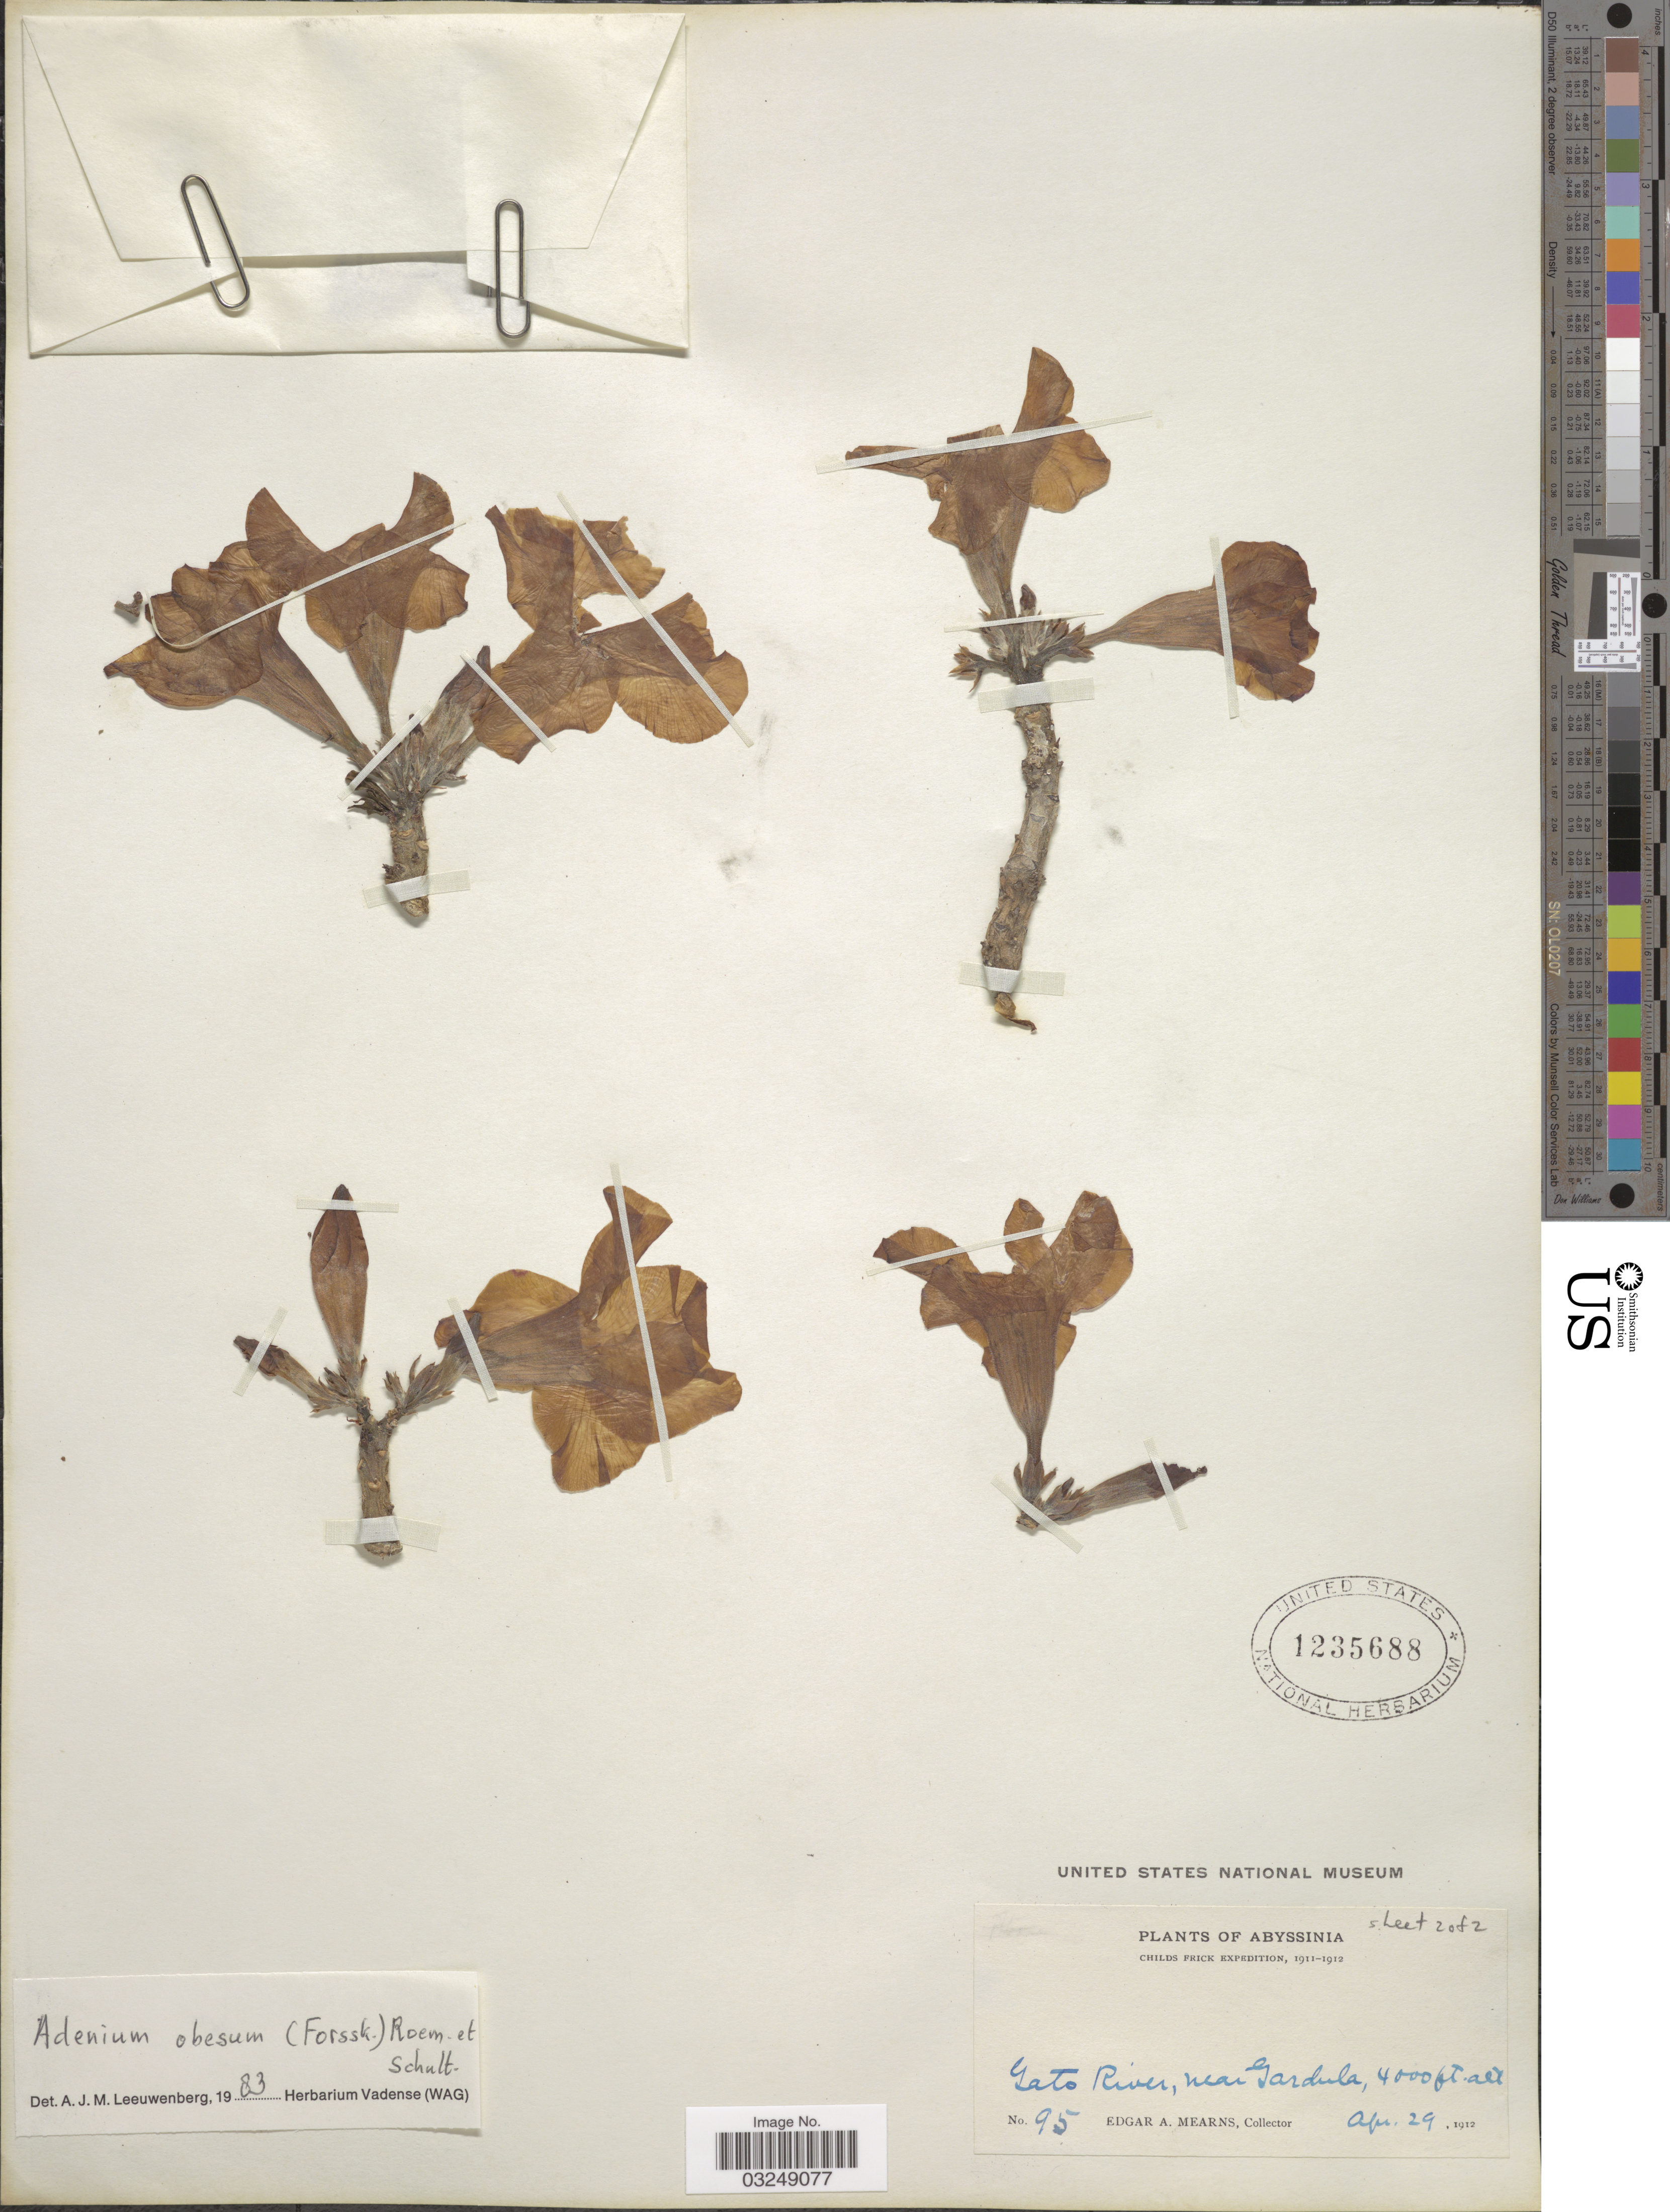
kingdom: Plantae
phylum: Tracheophyta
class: Magnoliopsida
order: Gentianales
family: Apocynaceae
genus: Adenium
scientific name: Adenium obesum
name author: (Forssk.) Roem. & Schult.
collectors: E. A. Mearns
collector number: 95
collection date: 1912-04-29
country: Eritrea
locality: Abyssinia. Gato River, near Gardula.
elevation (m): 1219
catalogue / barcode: US 1235688